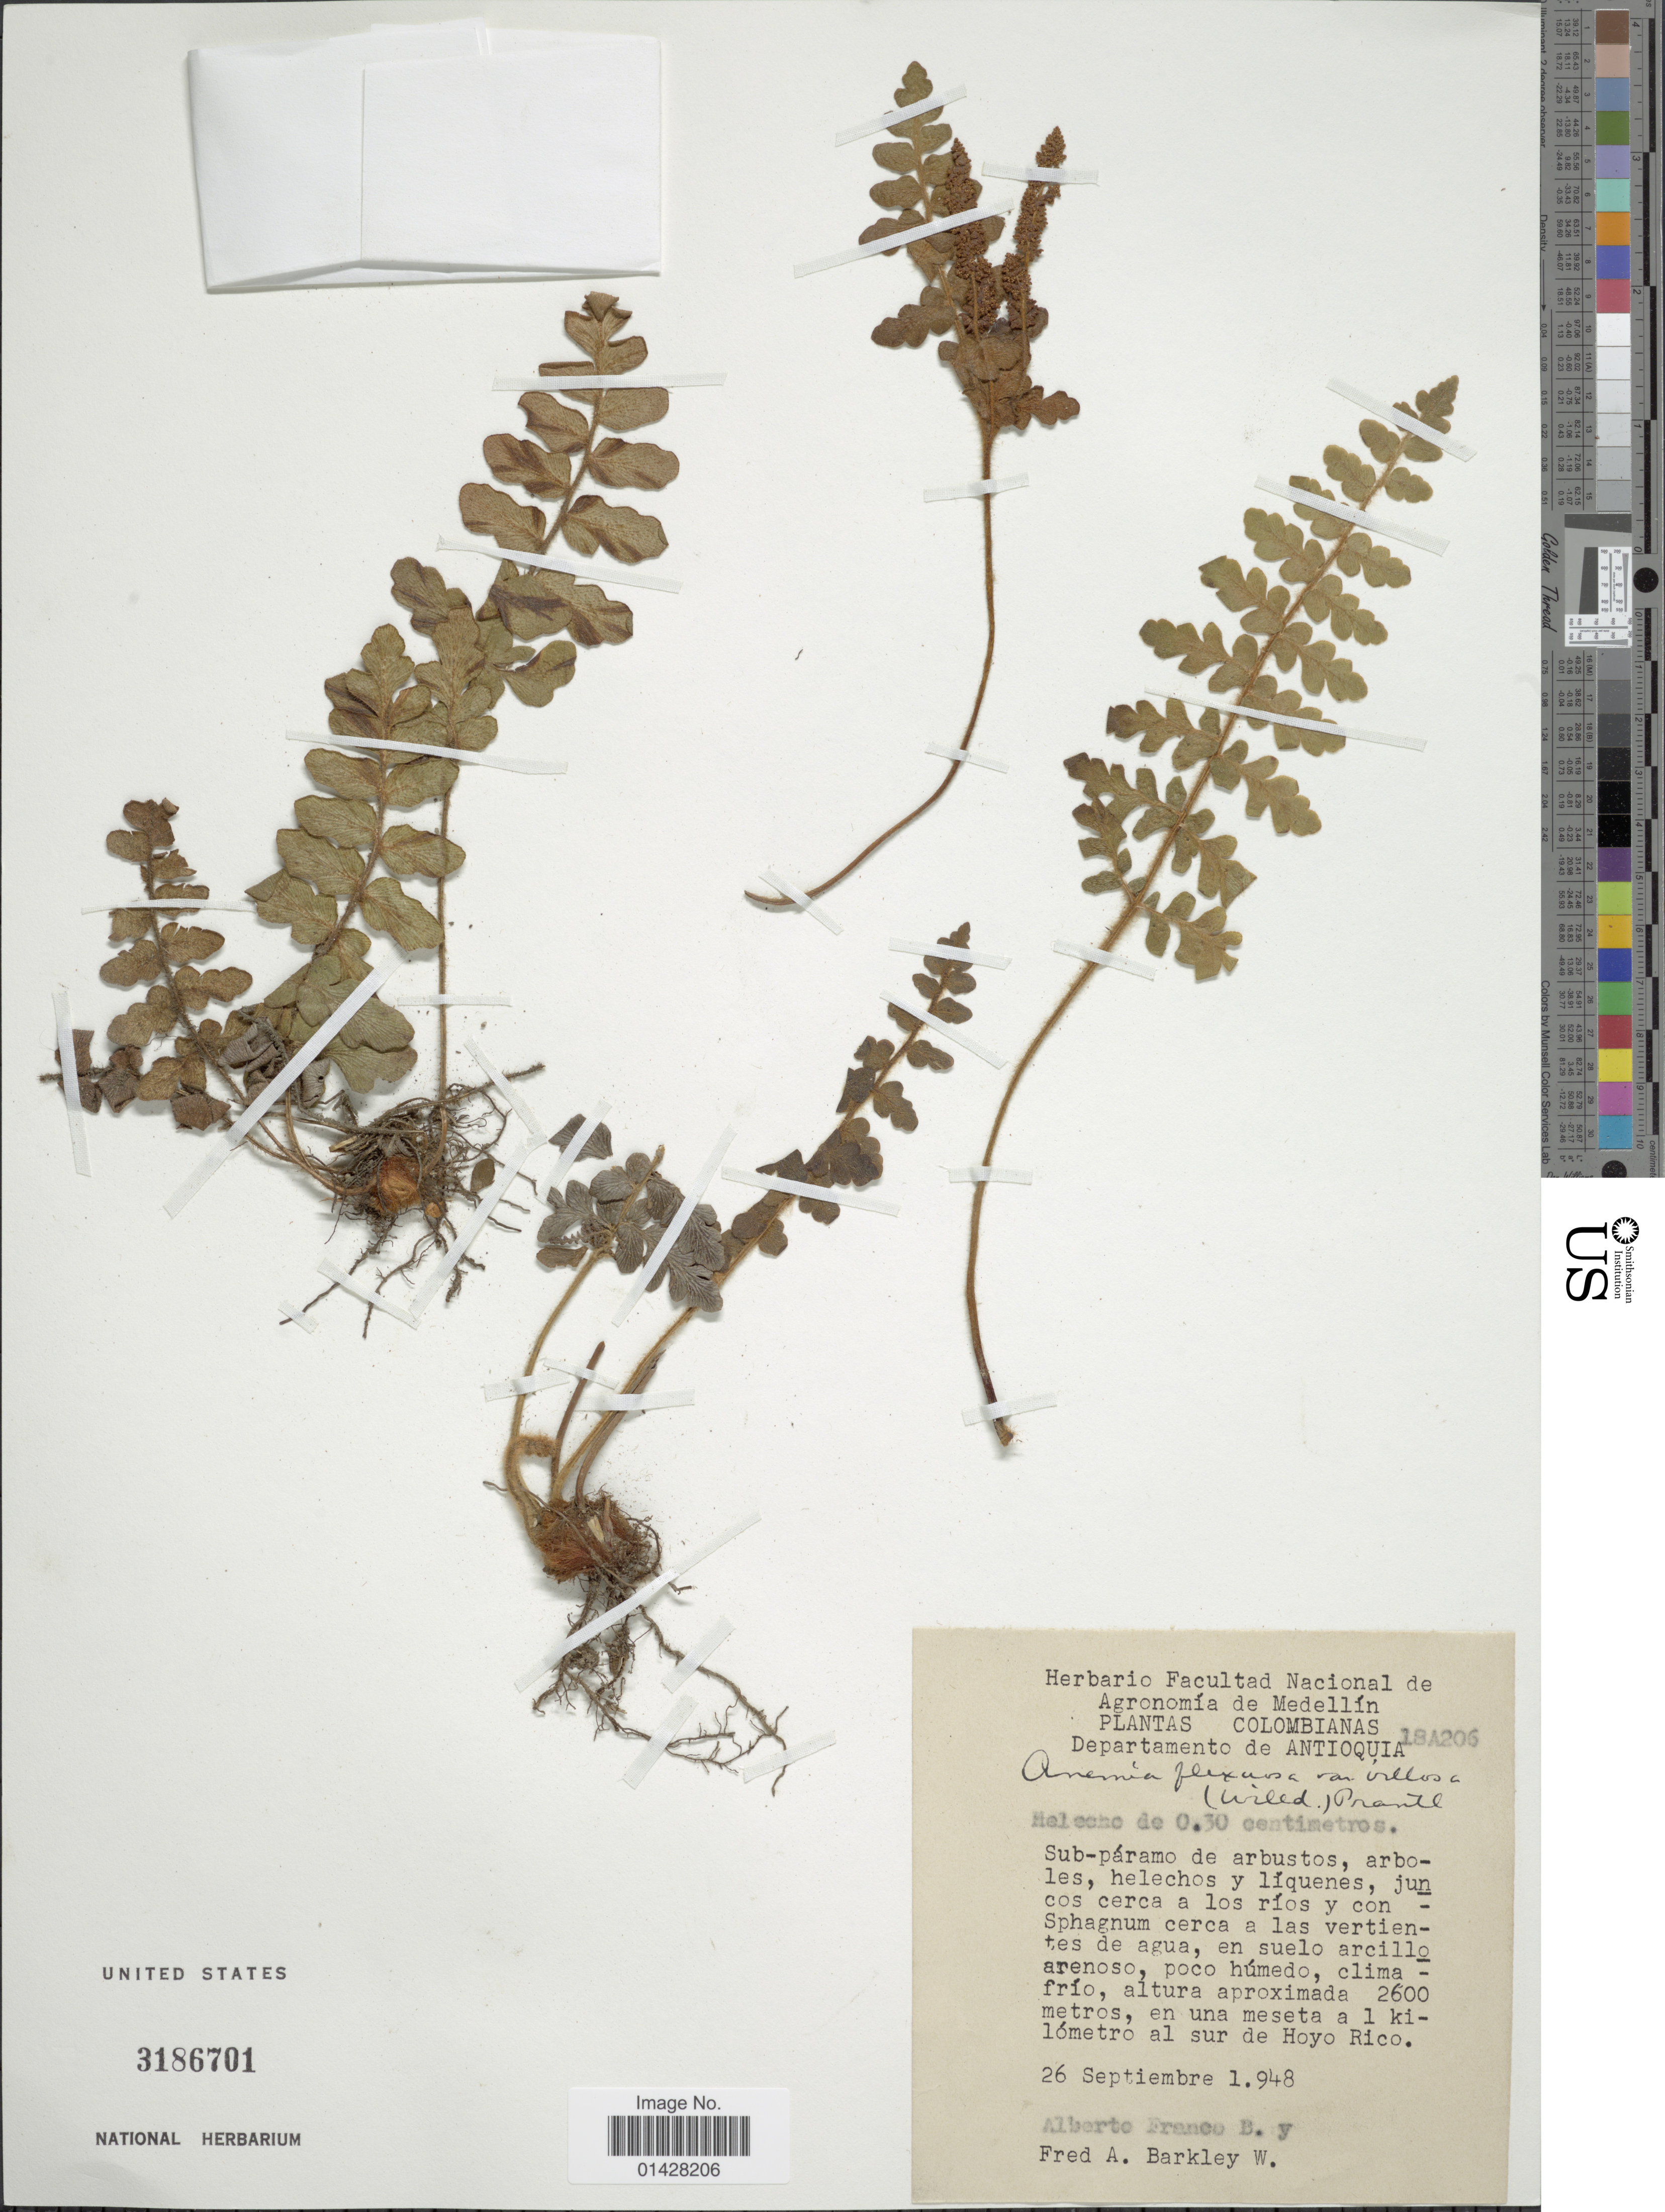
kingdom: Plantae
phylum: Tracheophyta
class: Polypodiopsida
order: Schizaeales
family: Anemiaceae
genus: Anemia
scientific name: Anemia villosa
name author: Humb. & Bonpl. ex Willd.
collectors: A. Franco B. & F. A. Barkley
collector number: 18A206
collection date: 1948-09-26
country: Colombia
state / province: Antioquia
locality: Departamento de Antioquia. En una meseta a 1 kilómetro al sur de Hoyo Rico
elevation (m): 2600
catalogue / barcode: US 3186701